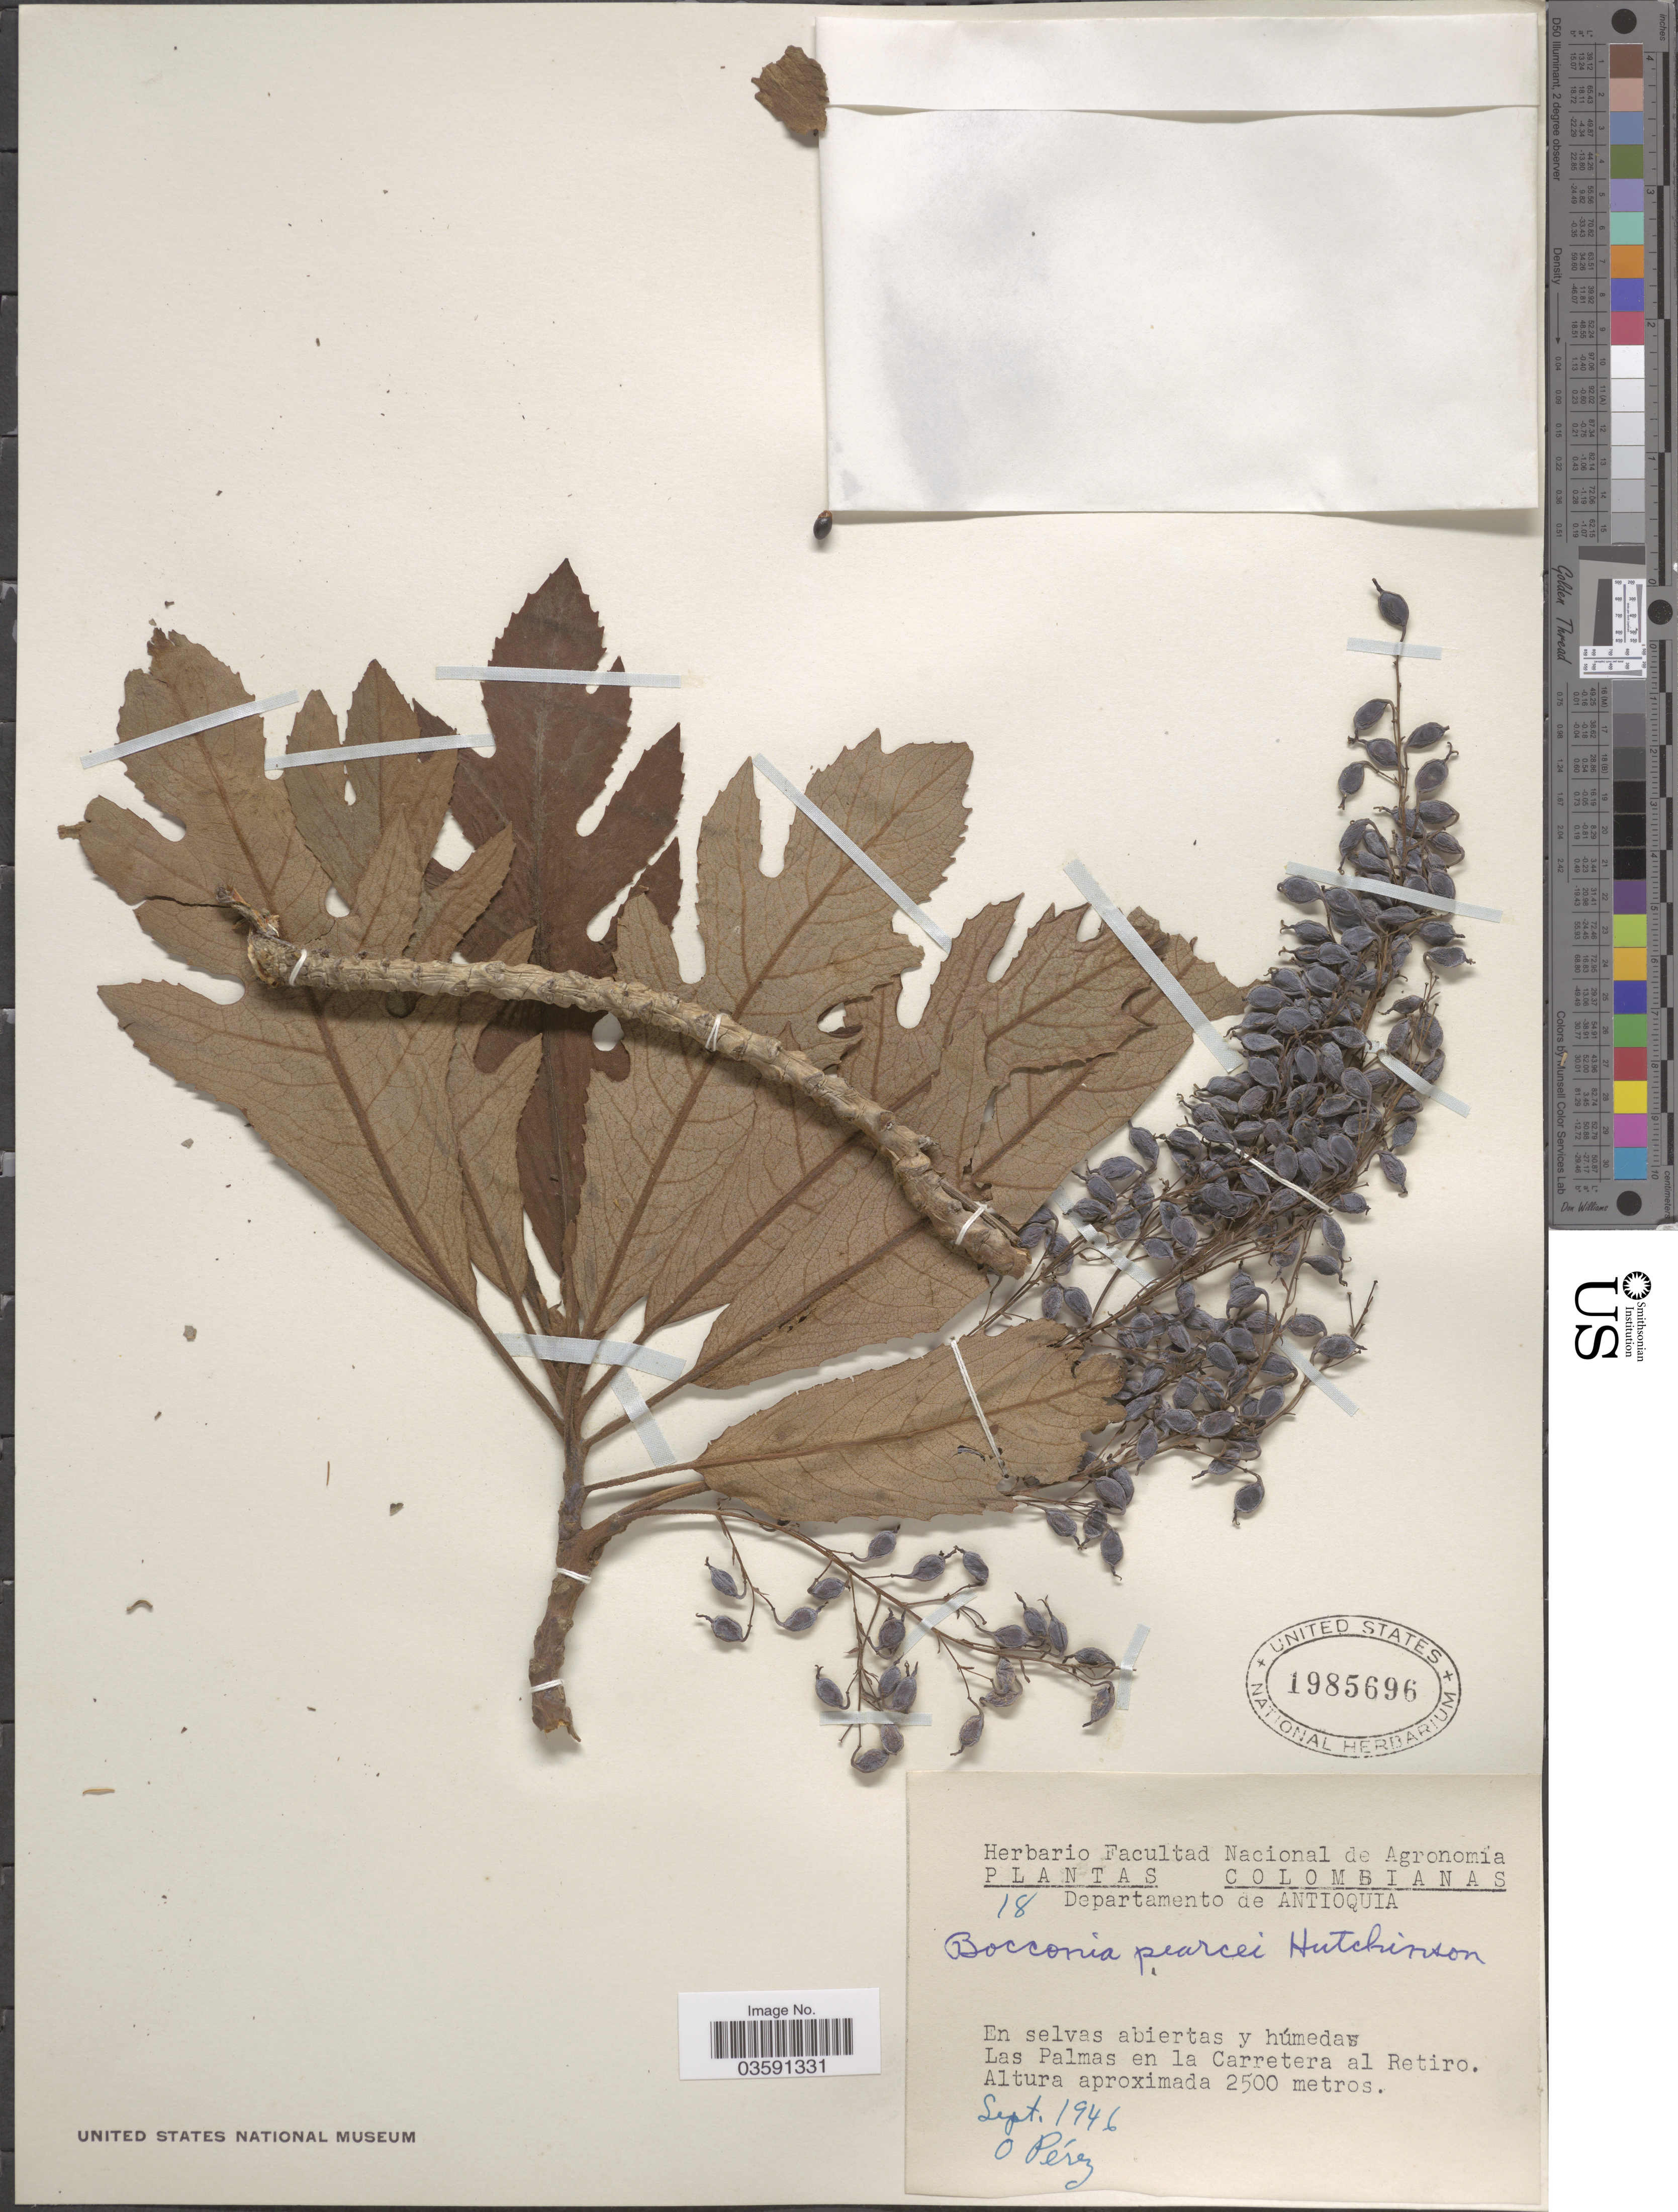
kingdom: Plantae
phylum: Tracheophyta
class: Magnoliopsida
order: Ranunculales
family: Papaveraceae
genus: Bocconia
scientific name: Bocconia integrifolia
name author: Bonpl.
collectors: O. Perez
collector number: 18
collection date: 1946-09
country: Colombia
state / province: Antioquia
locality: Departamento de Antioquia. Las Palmas en la Carretera al Retiro.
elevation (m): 2500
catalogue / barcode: US 1985696